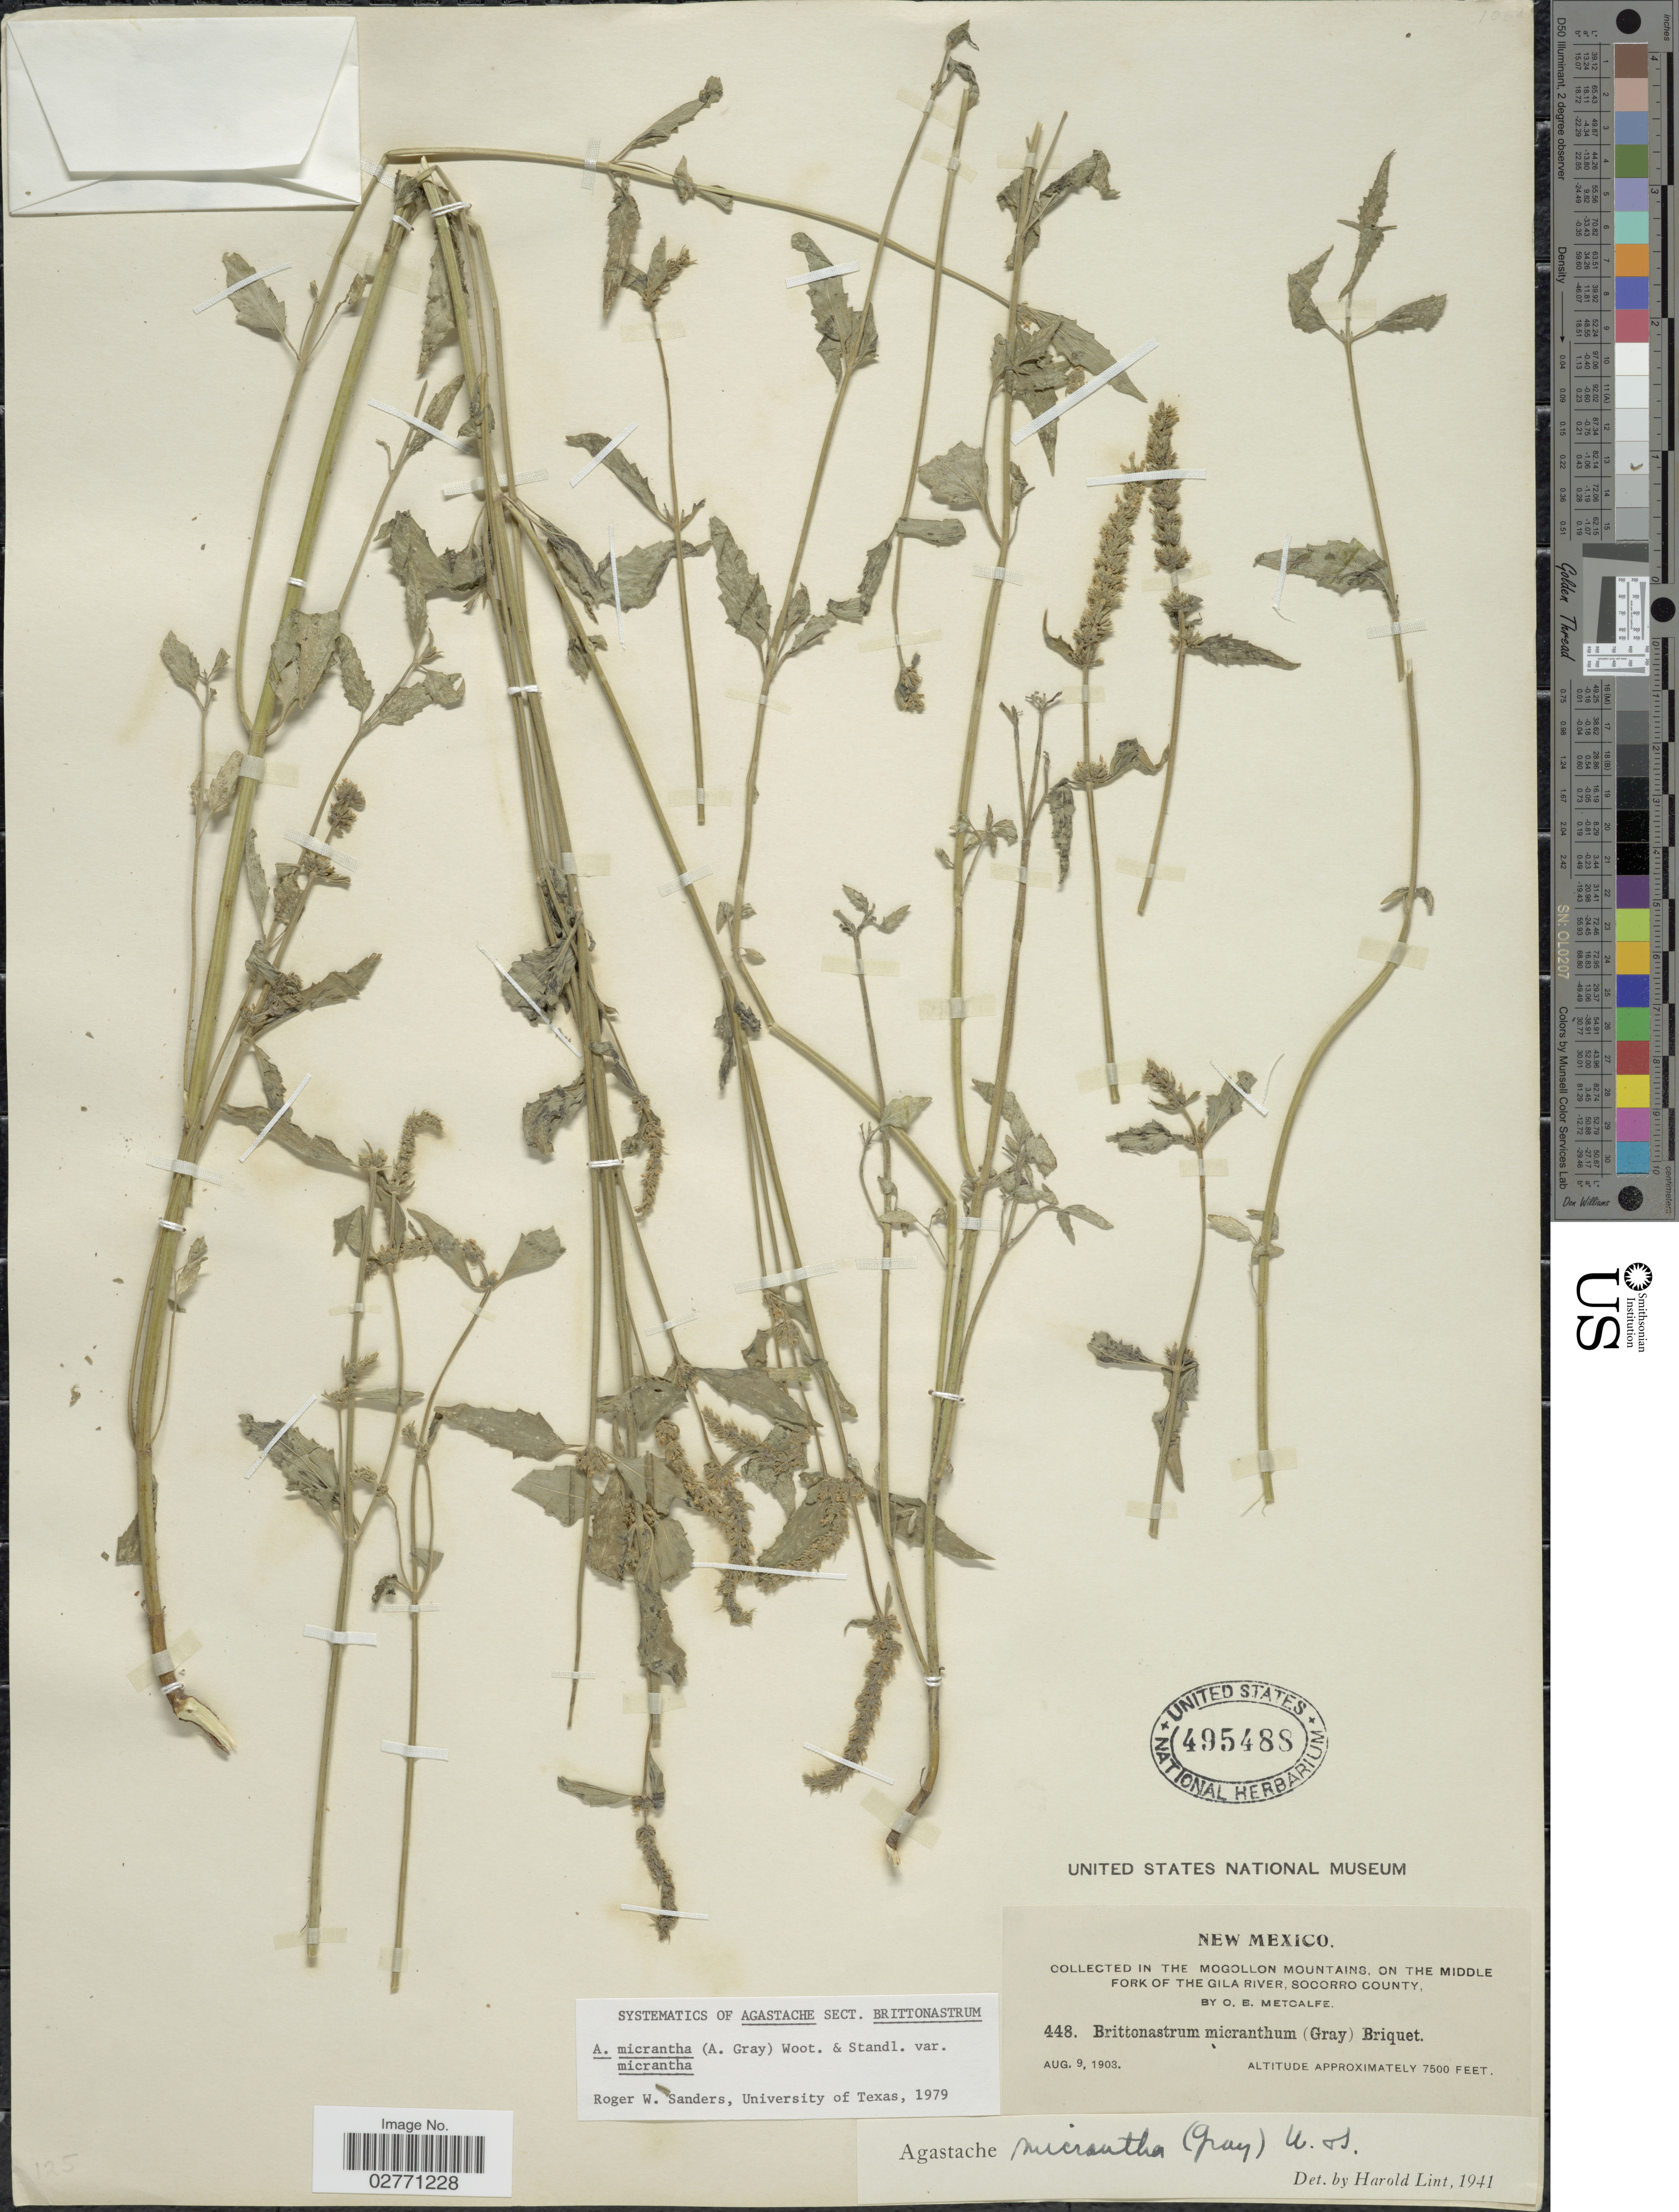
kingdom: Plantae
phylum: Tracheophyta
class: Magnoliopsida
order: Lamiales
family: Lamiaceae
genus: Agastache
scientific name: Agastache micrantha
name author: (A. Gray) Wooton & Standl.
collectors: O. B. Metcalfe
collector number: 448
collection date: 1903-08-09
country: United States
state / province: New Mexico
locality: In the Mogollon Mountains, on the Middle Fork of the Gila River, Socorro County.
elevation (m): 2286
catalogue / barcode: US 495488